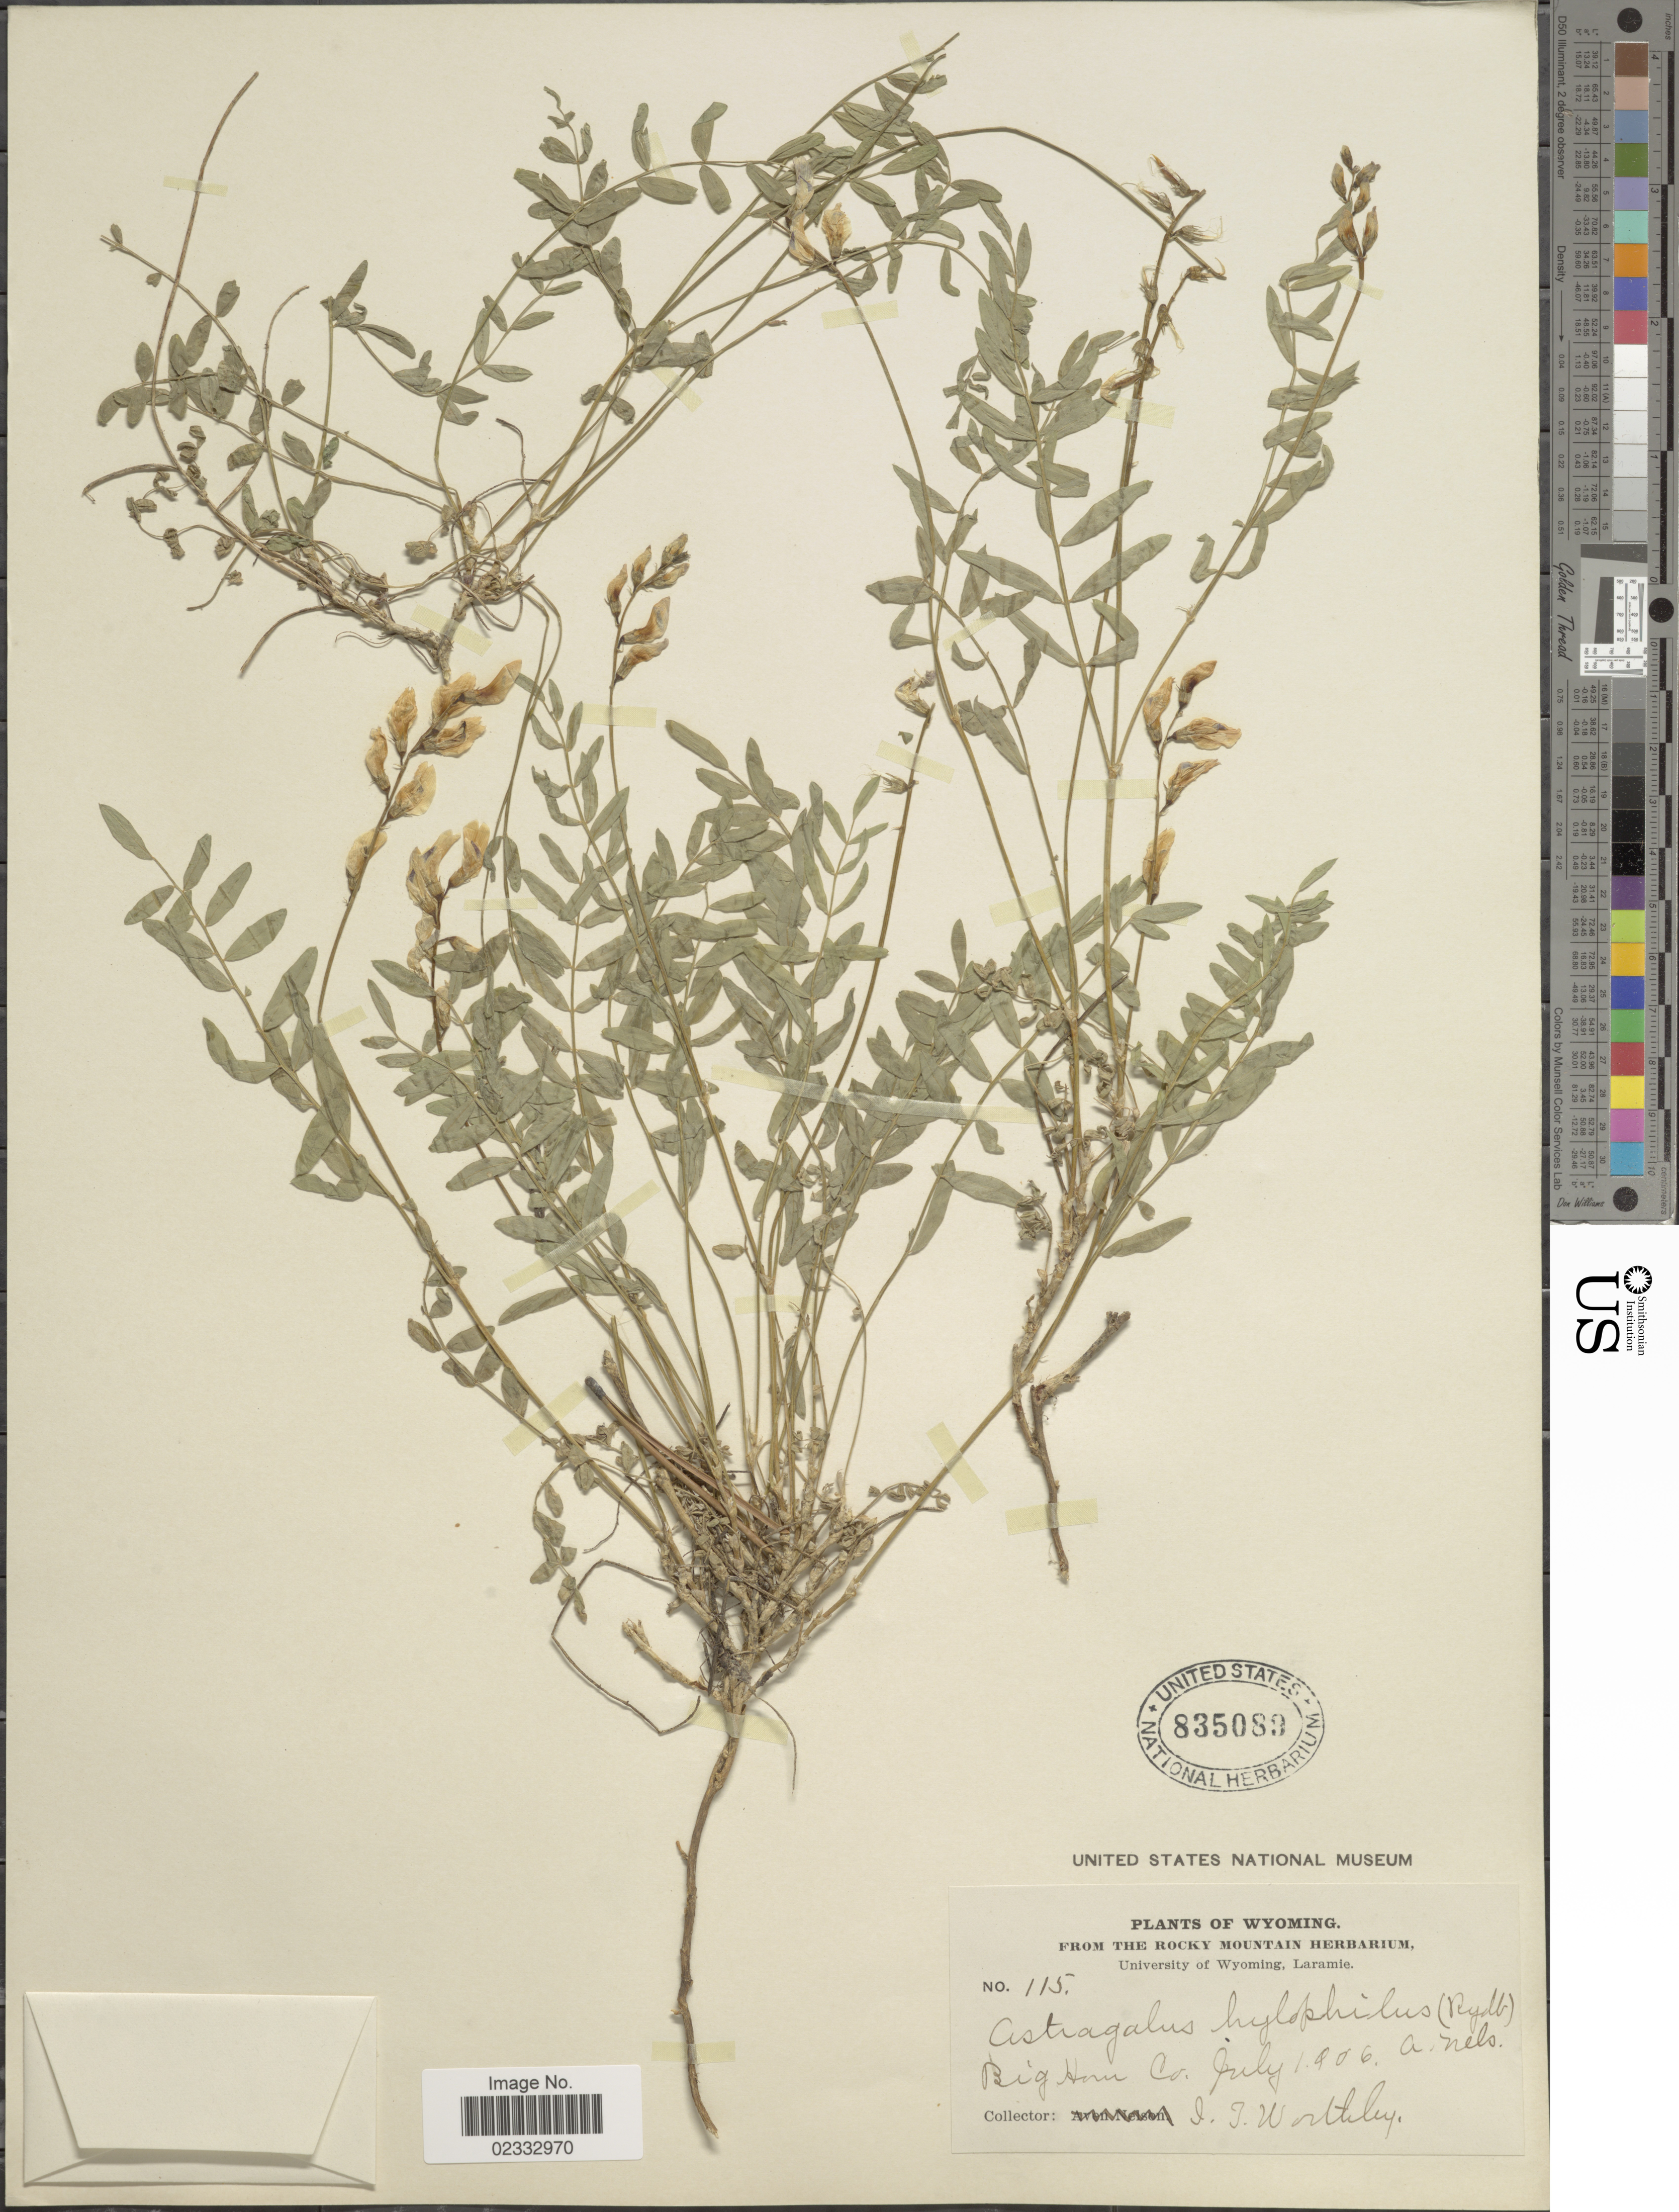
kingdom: Plantae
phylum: Tracheophyta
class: Magnoliopsida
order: Fabales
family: Fabaceae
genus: Astragalus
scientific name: Astragalus miser var. hylophilus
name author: (Rydb.) Barneby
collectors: I. Worthley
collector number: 115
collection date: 1906-07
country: United States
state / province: Wyoming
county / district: Big Horn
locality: Big Horn Co.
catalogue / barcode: US 835089